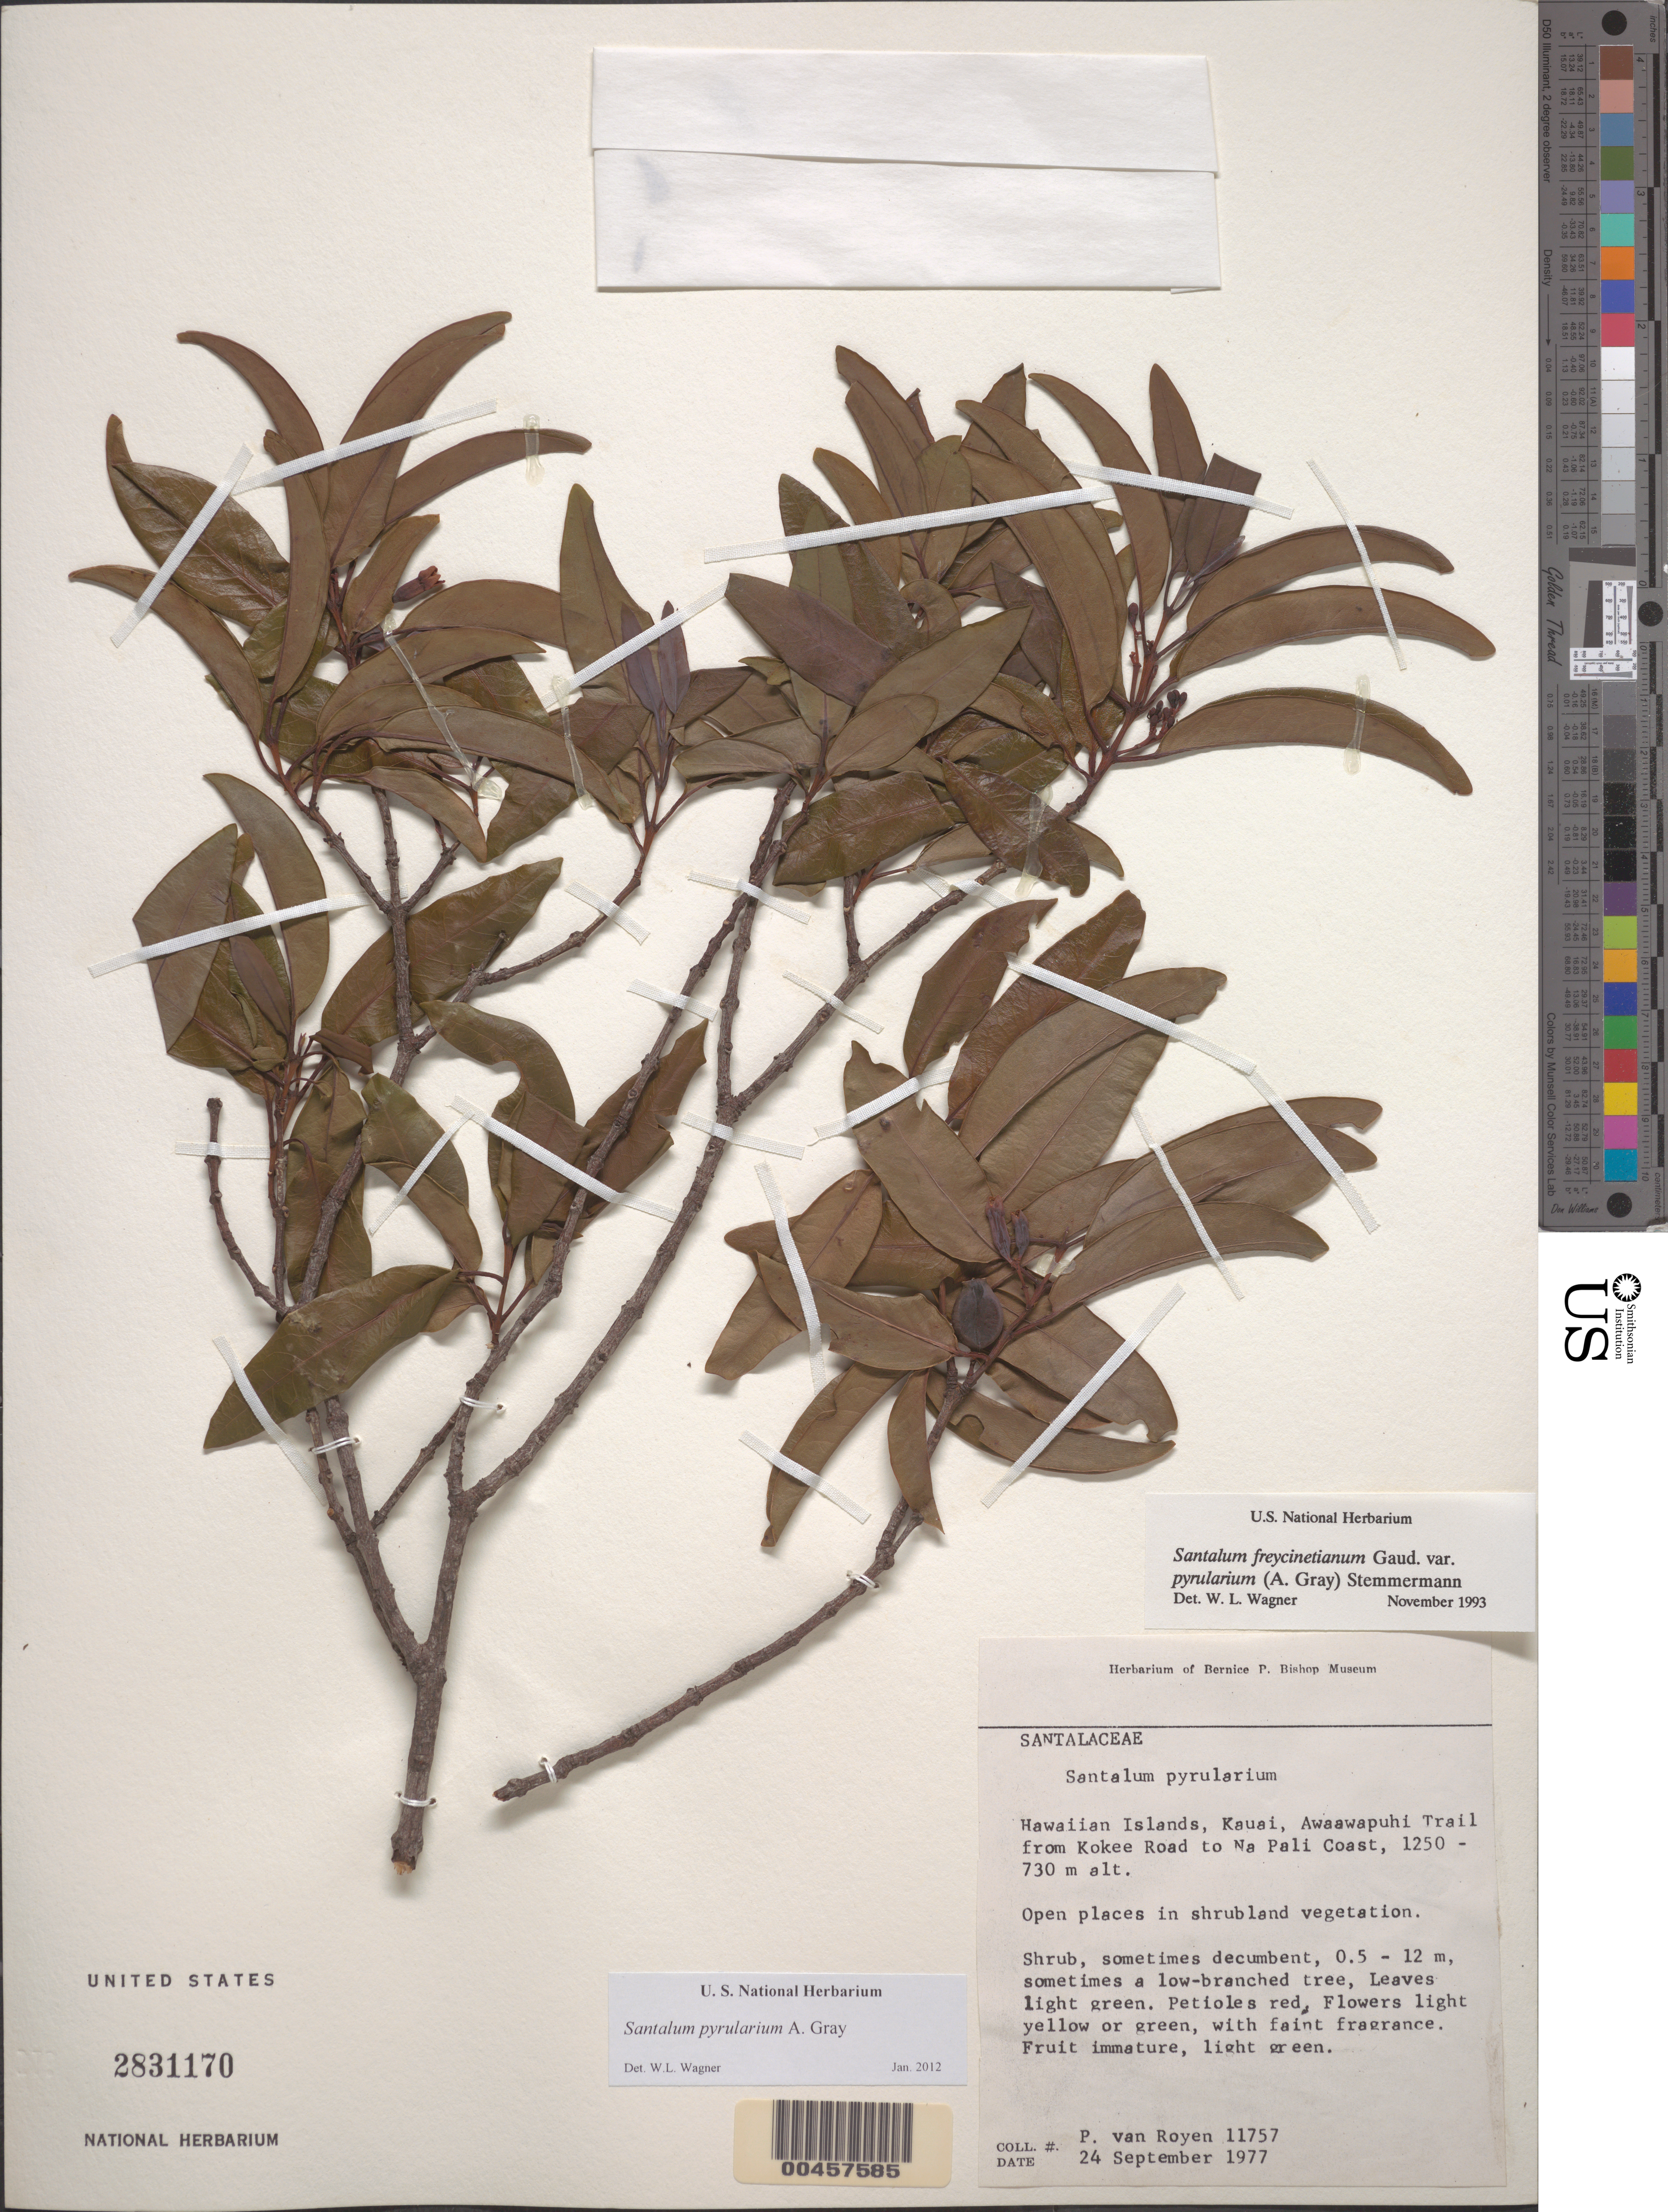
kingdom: Plantae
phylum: Tracheophyta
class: Magnoliopsida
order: Santalales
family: Santalaceae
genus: Santalum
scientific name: Santalum pyrularium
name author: A. Gray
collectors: P. van Royen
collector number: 11757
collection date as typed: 24 Sep 1977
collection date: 1977-09-24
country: United States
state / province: Hawaii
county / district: Kauai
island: Kaua'i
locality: Awaawapuhi Trail from Kokee Rd. to Na Pali Coast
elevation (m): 730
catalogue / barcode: US 2831170